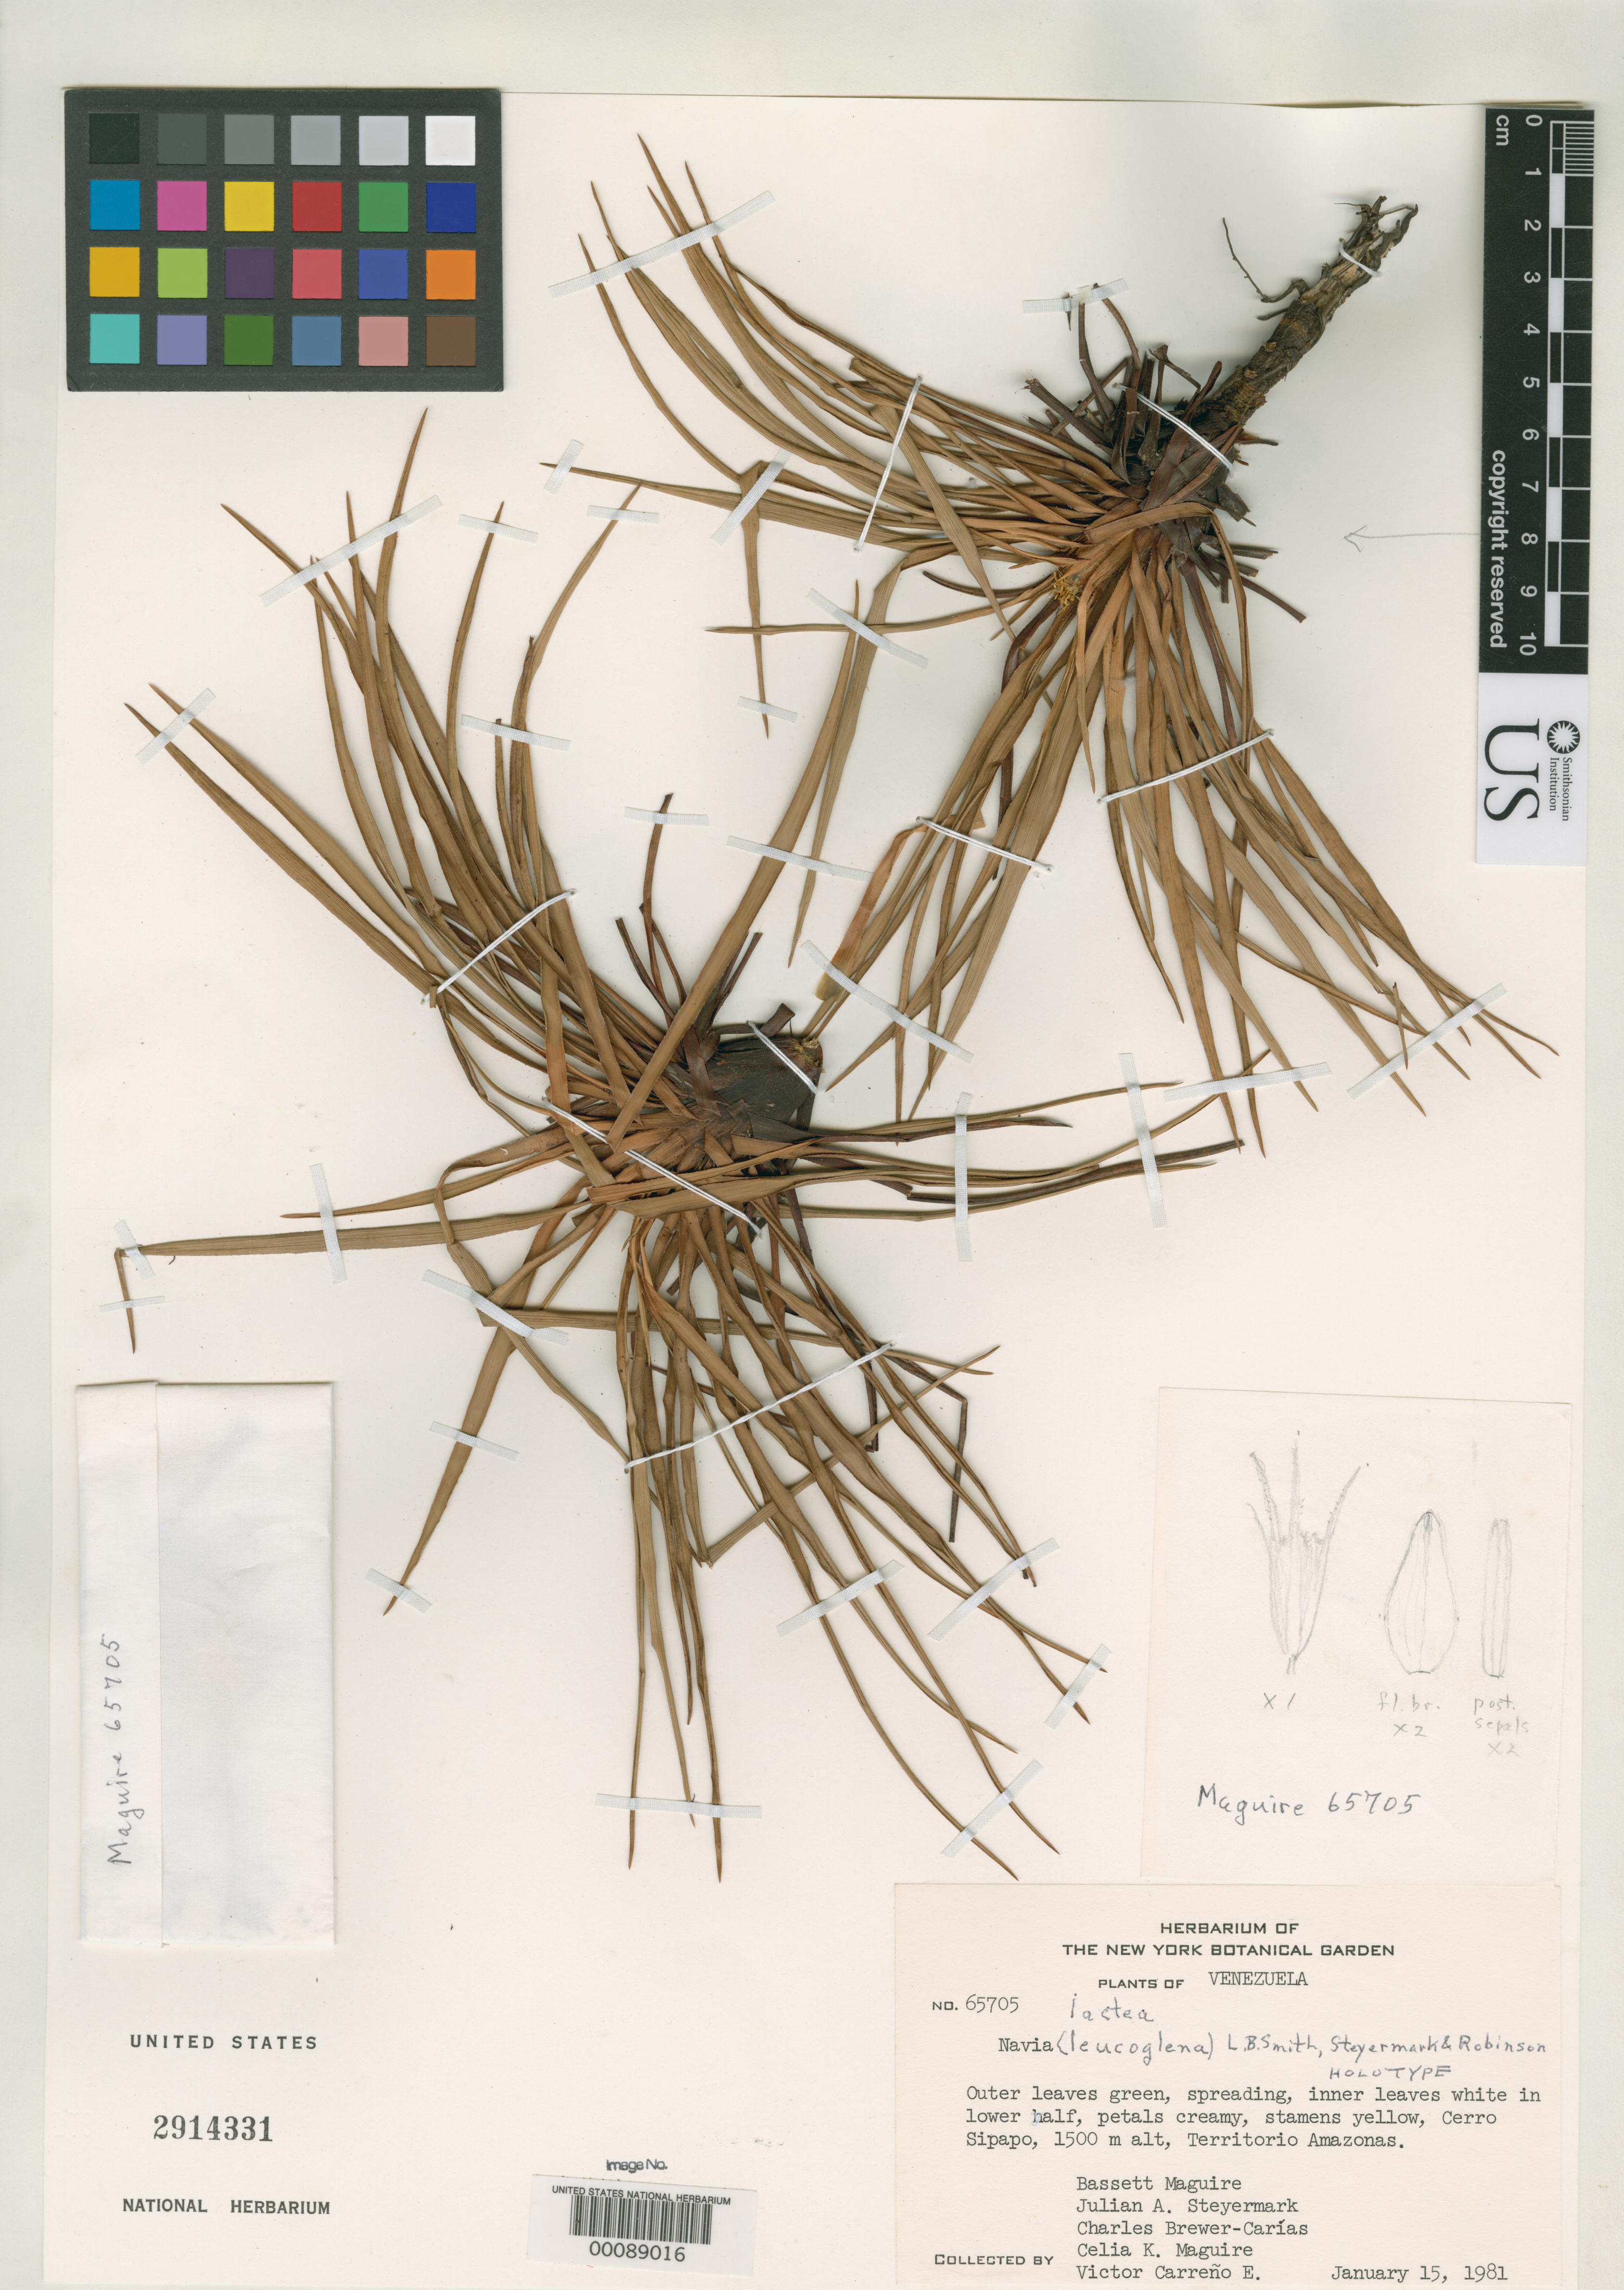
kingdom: Plantae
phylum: Tracheophyta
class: Liliopsida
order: Poales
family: Bromeliaceae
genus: Navia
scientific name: Navia lactea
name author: L.B. Sm.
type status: Holotype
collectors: B. Maguire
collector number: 65705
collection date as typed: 15 Jan 1981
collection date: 1981-01-15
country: Venezuela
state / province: Amazonas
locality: Cerro Sipapo.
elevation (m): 1500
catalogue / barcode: US 2914331